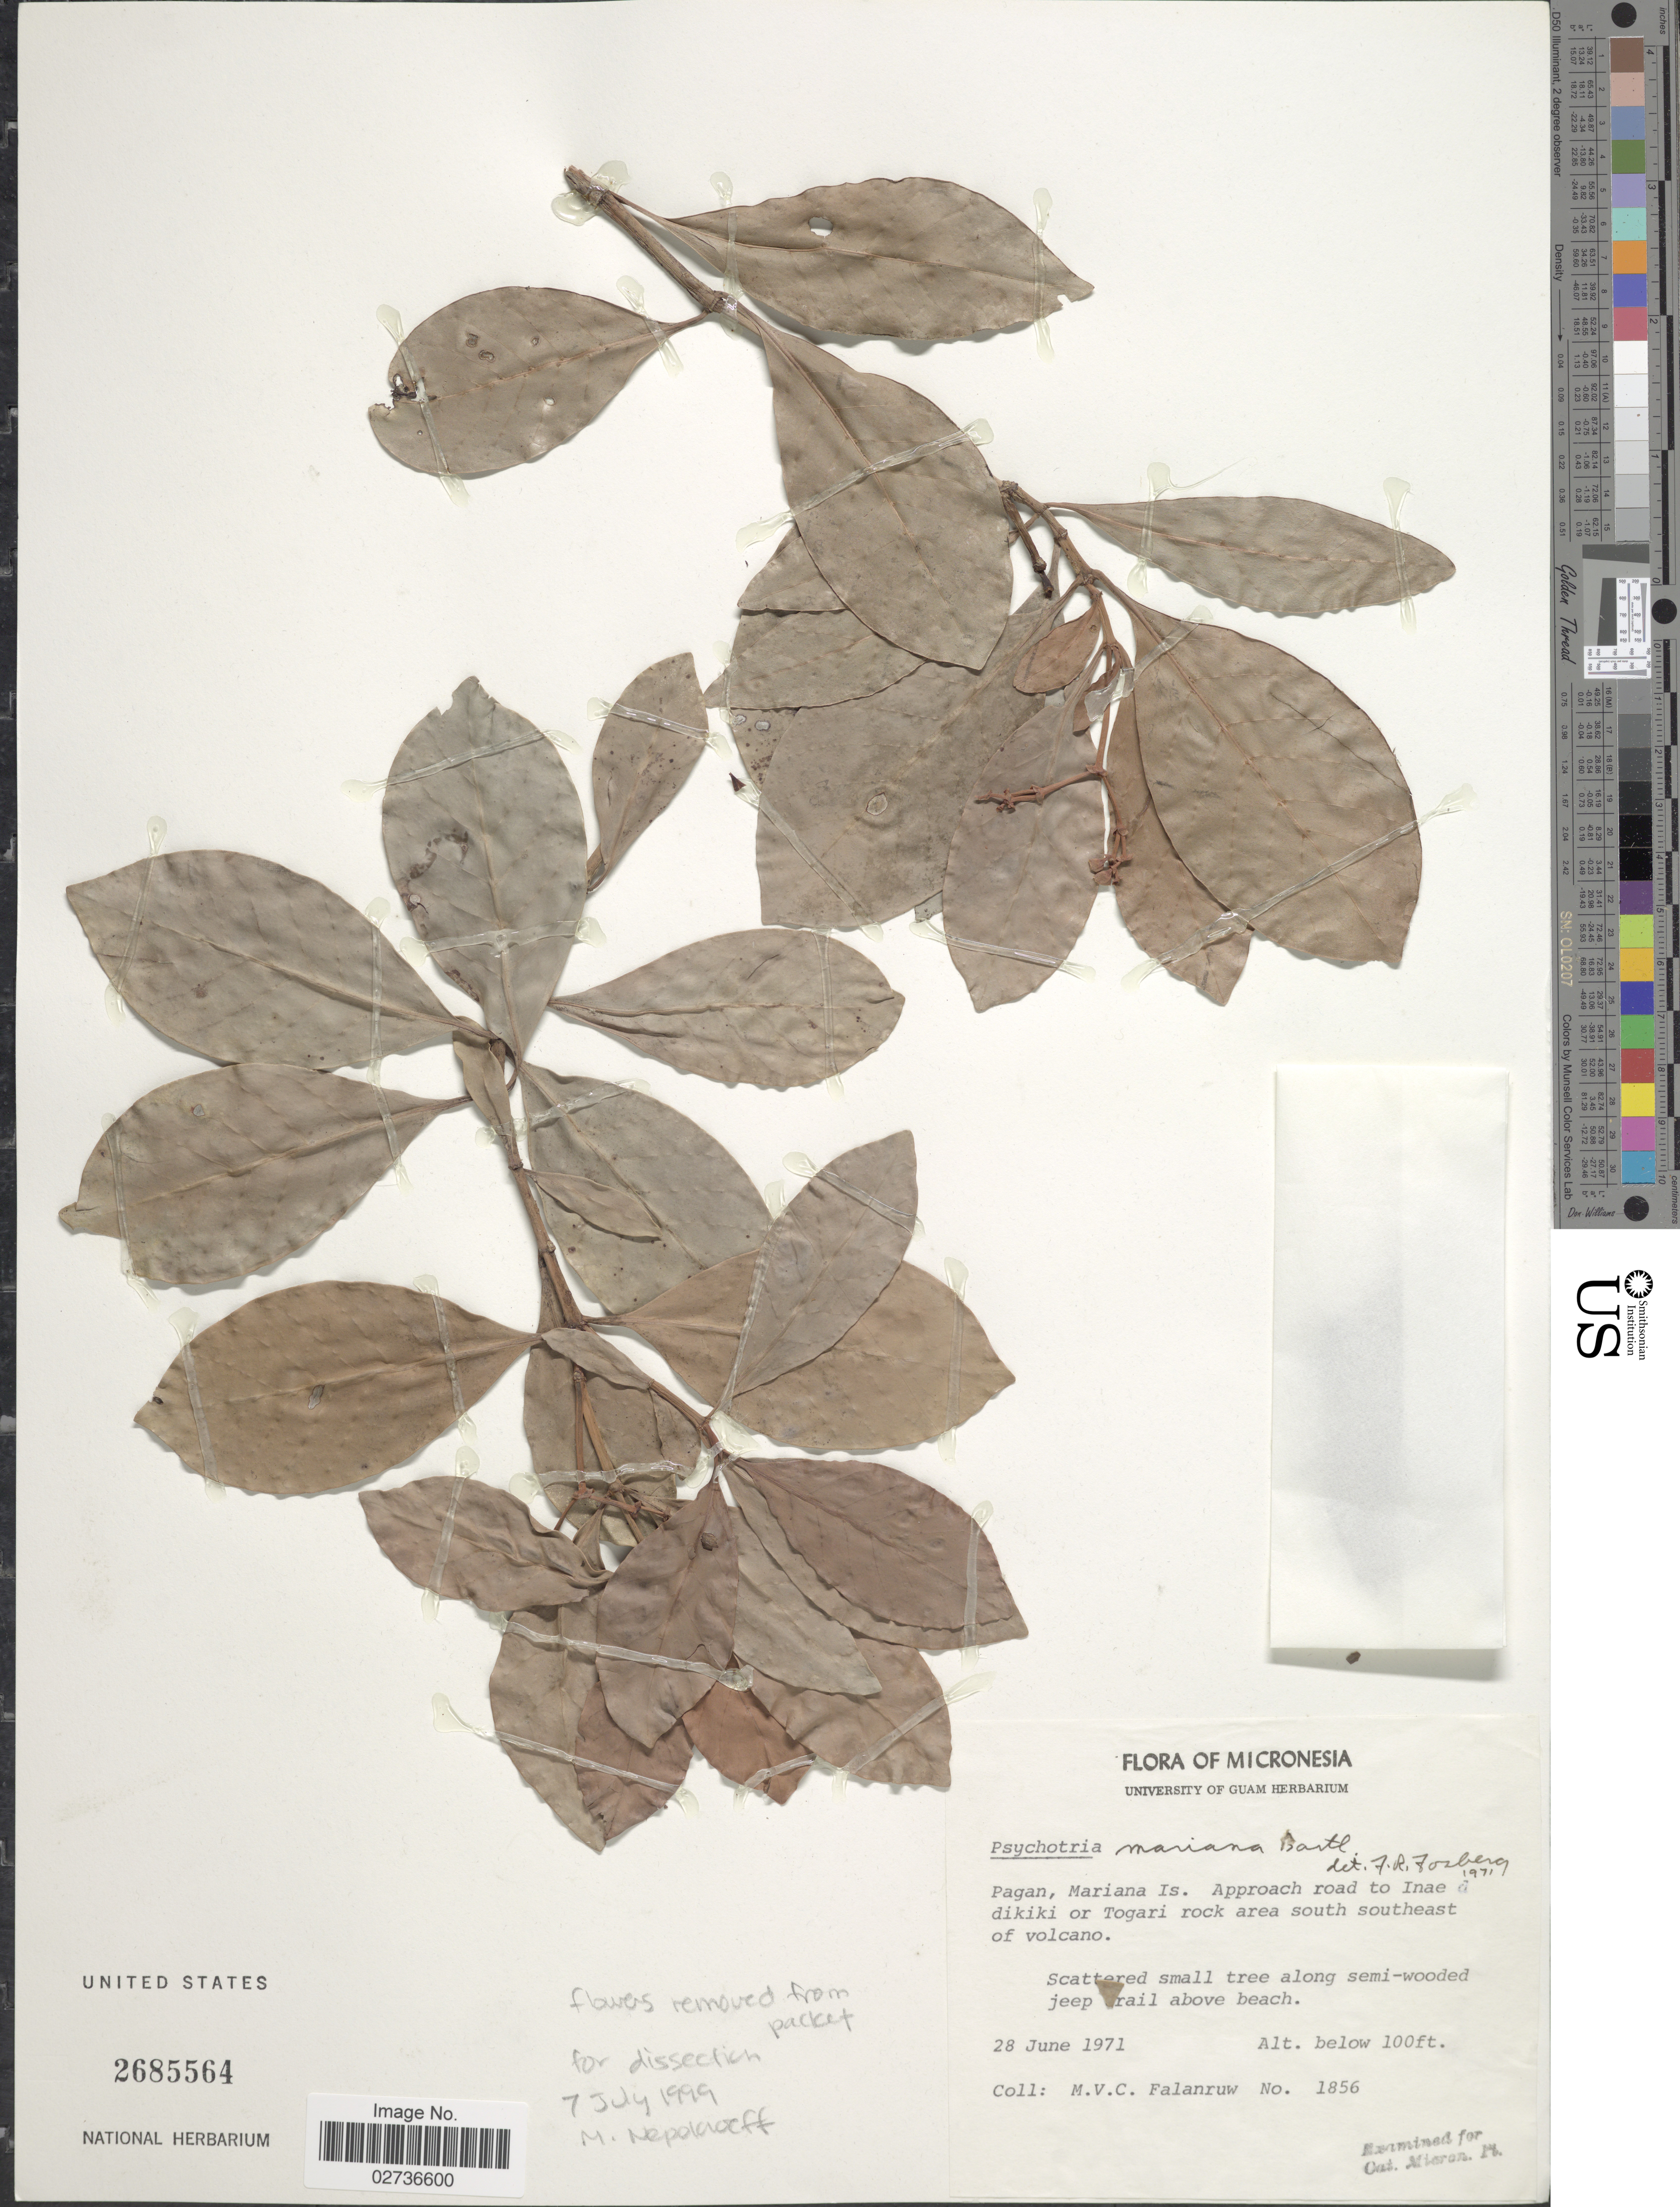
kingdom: Plantae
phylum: Tracheophyta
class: Magnoliopsida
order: Gentianales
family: Rubiaceae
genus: Psychotria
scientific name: Psychotria mariana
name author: Bartl. ex DC.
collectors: M. V. Falanruw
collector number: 1856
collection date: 1971-06-28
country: Northern Mariana Islands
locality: Micronesia, Pagan, Mariana Is., Approach road to Inae dikiki or Togari rock area south southeast of volcano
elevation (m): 30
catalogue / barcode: US 2685564